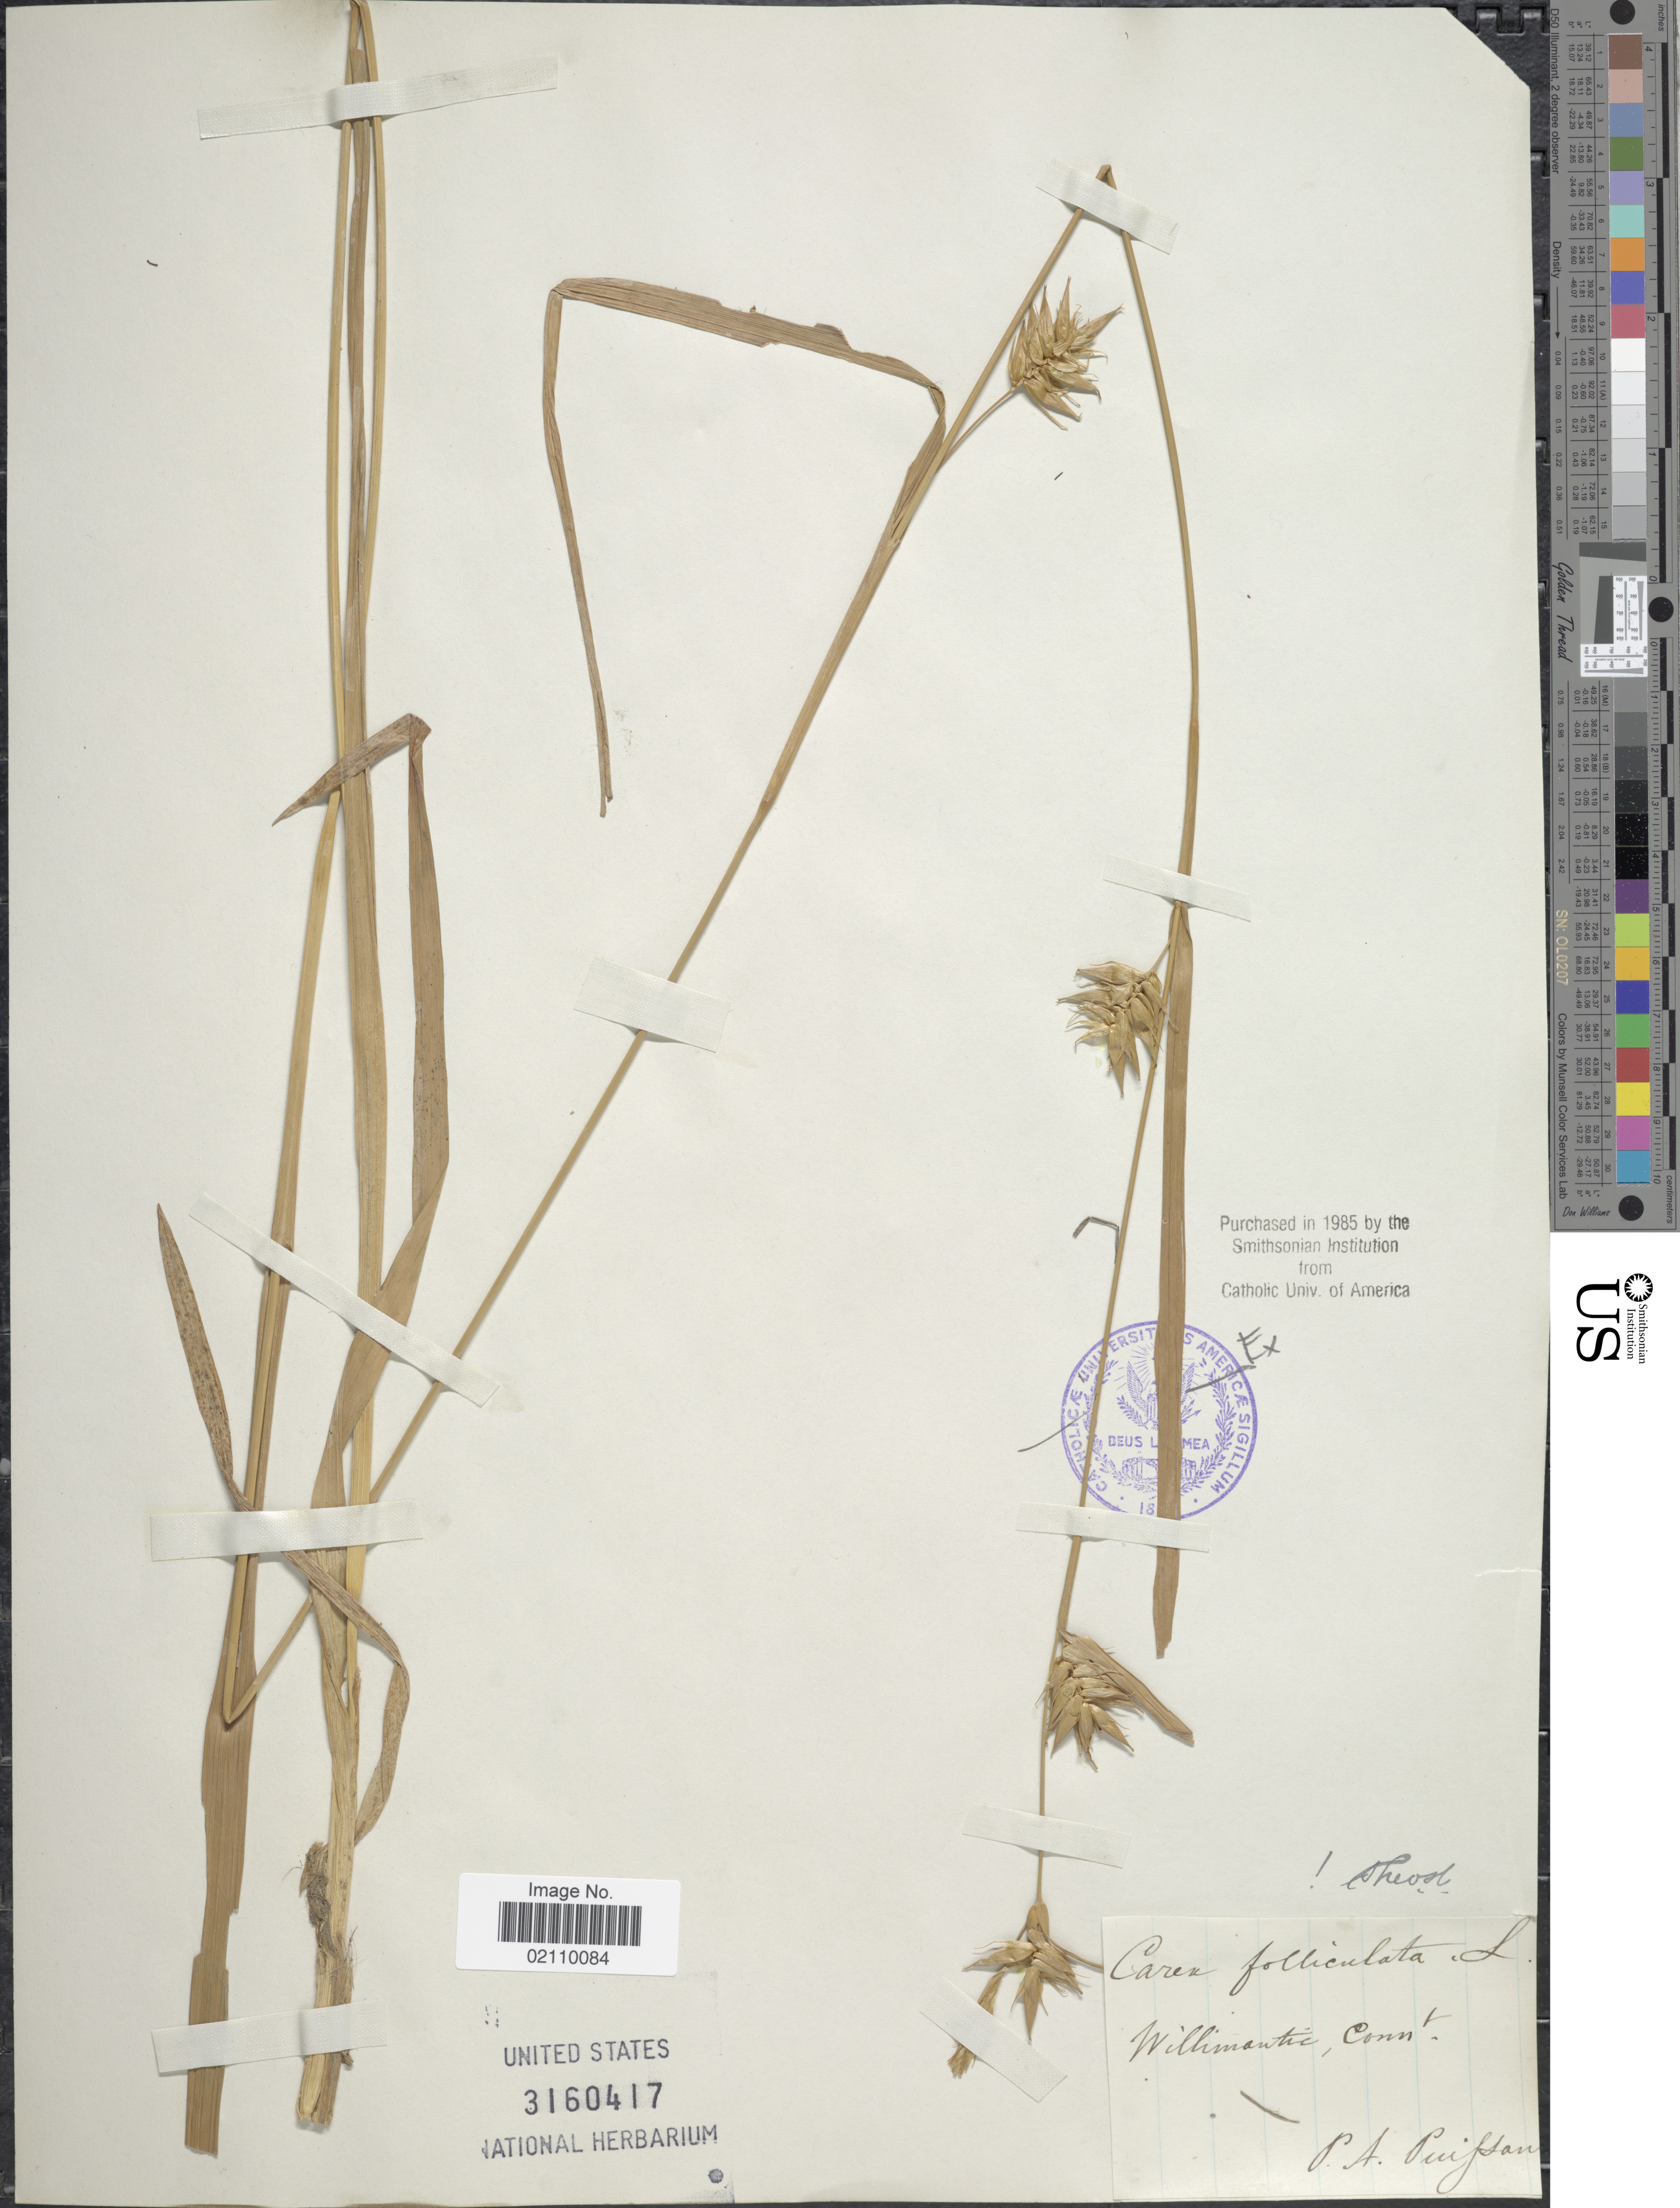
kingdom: Plantae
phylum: Tracheophyta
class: Liliopsida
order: Poales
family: Cyperaceae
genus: Carex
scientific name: Carex folliculata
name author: L.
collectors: P. Puissant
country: United States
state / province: Connecticut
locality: Willimantic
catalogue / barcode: US 3160417